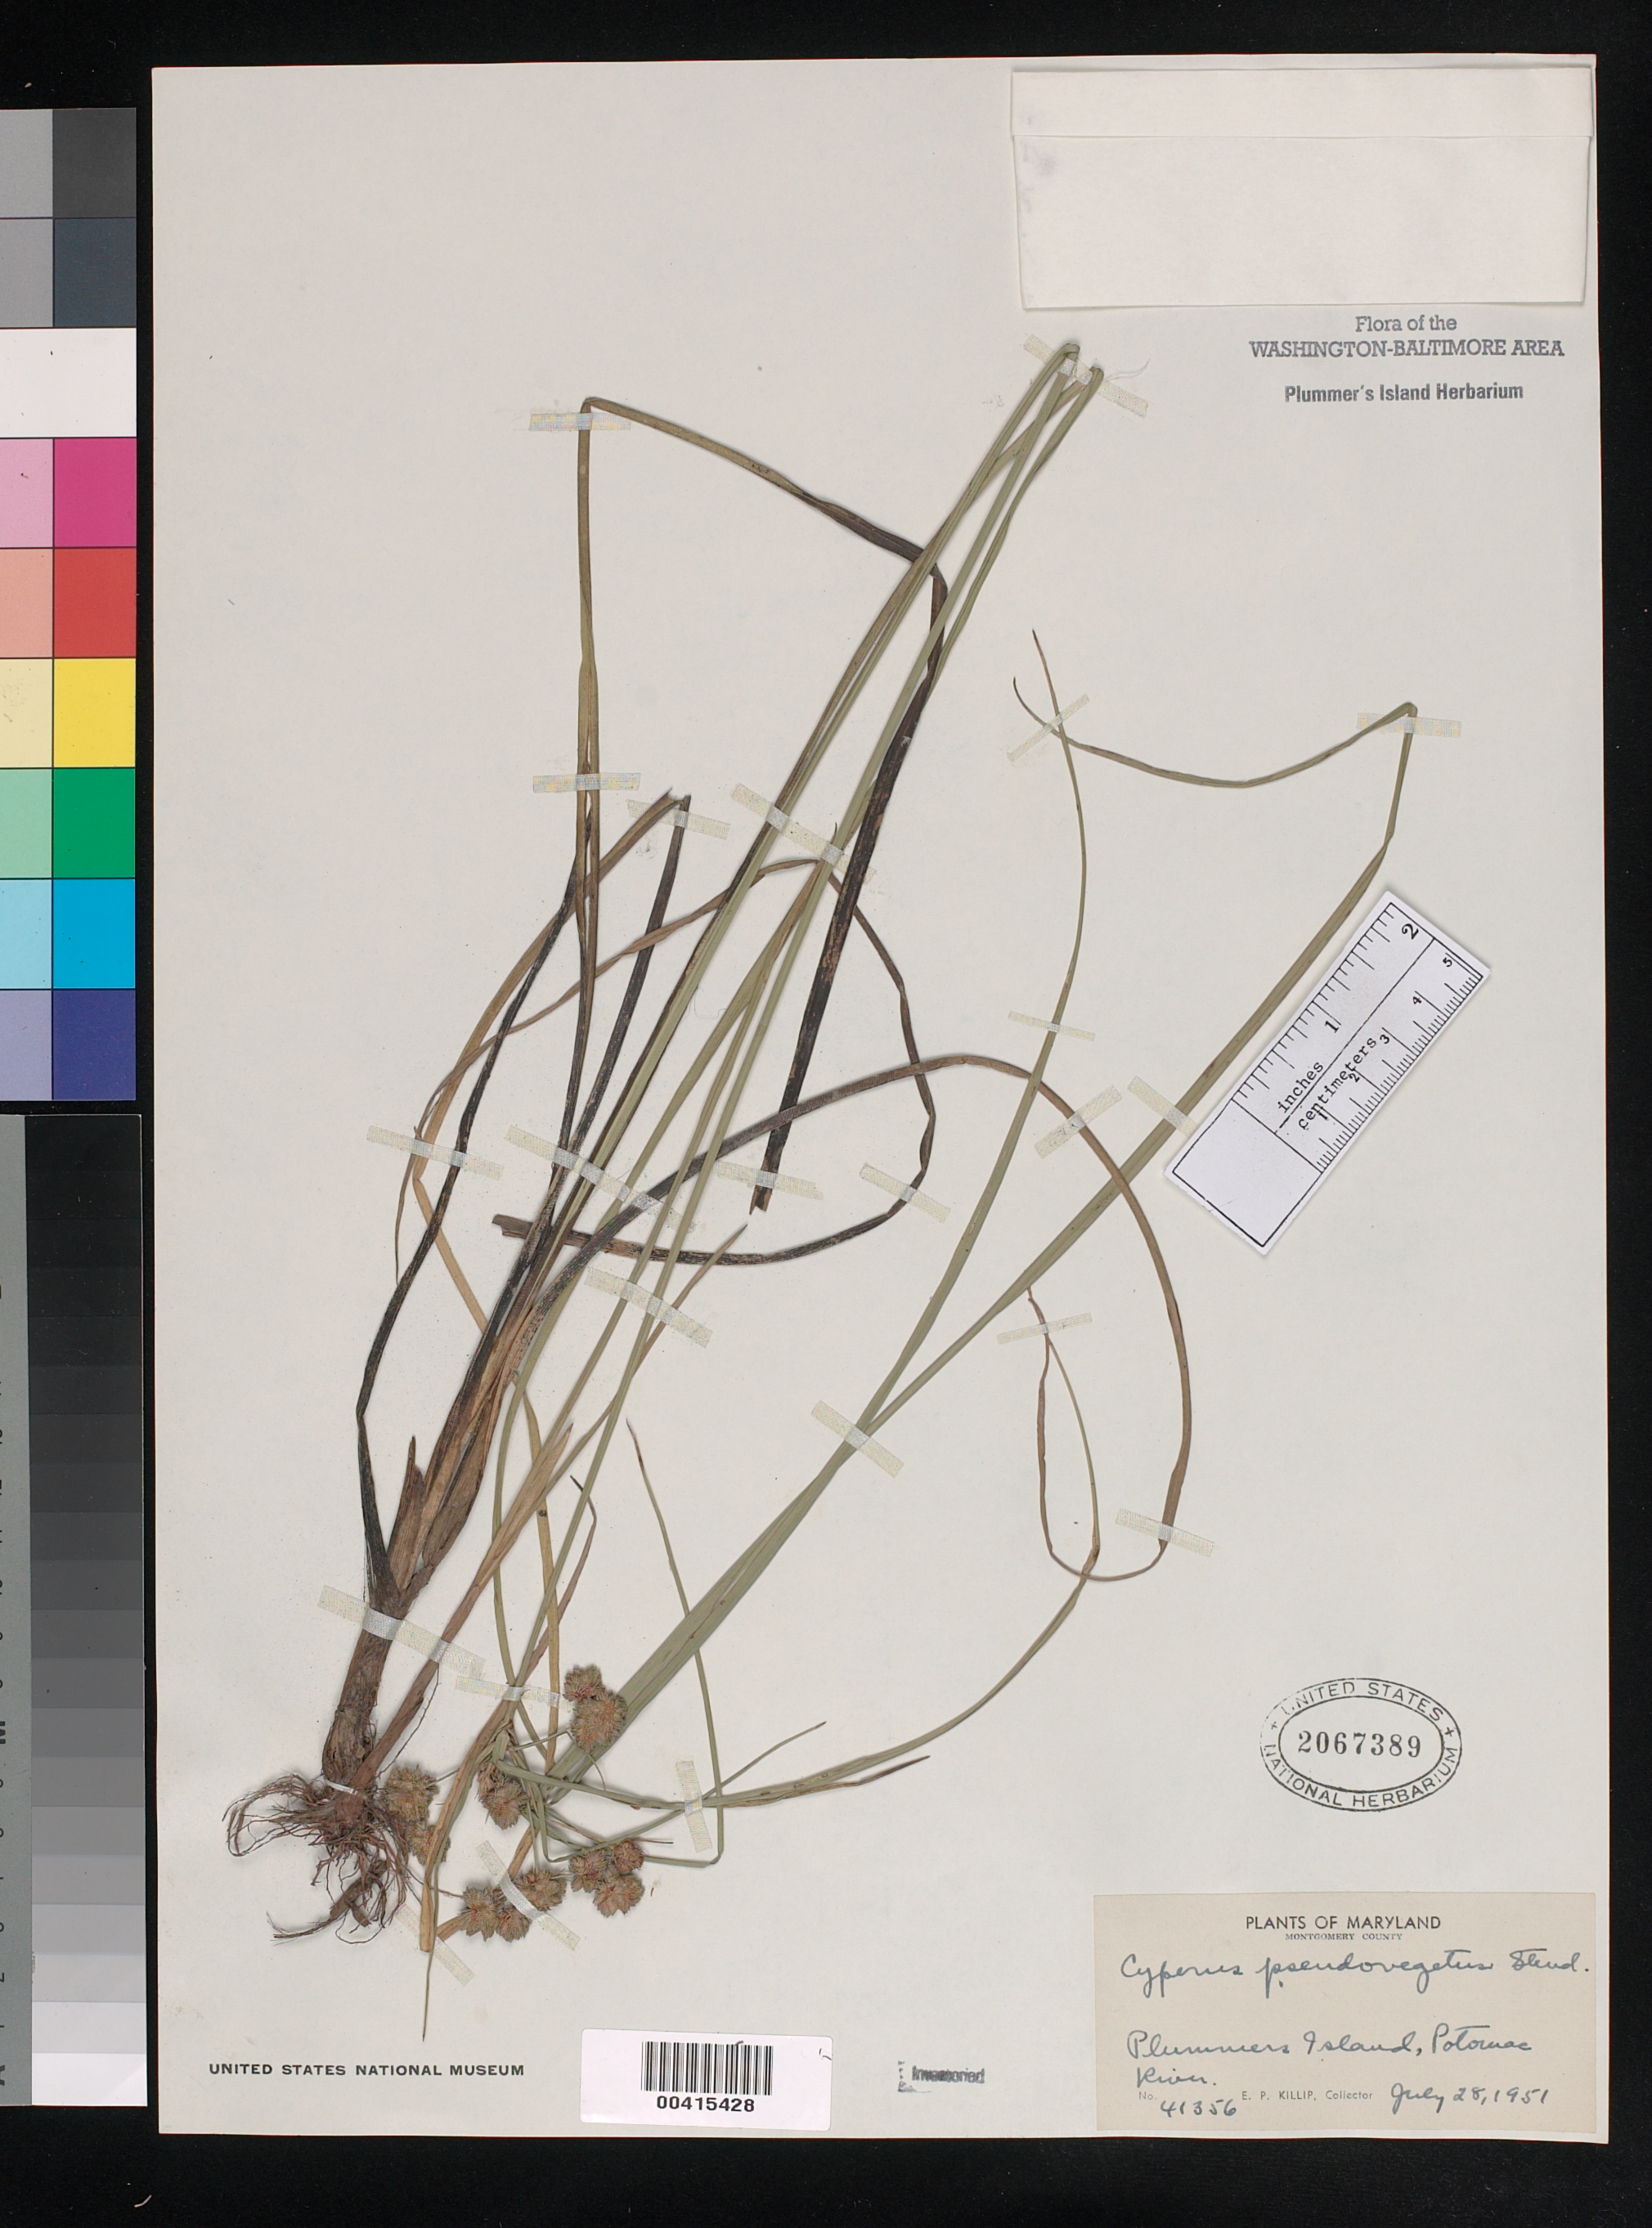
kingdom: Plantae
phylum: Tracheophyta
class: Liliopsida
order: Poales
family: Cyperaceae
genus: Cyperus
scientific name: Cyperus pseudovegetus Steud.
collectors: E. P. Killip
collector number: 41356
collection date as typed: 28 Jul 1951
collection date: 1951-07-28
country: United States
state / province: Maryland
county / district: Montgomery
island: Plummers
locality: Plummer's Island, Potomac River C. & O. Canal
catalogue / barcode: US 2067389